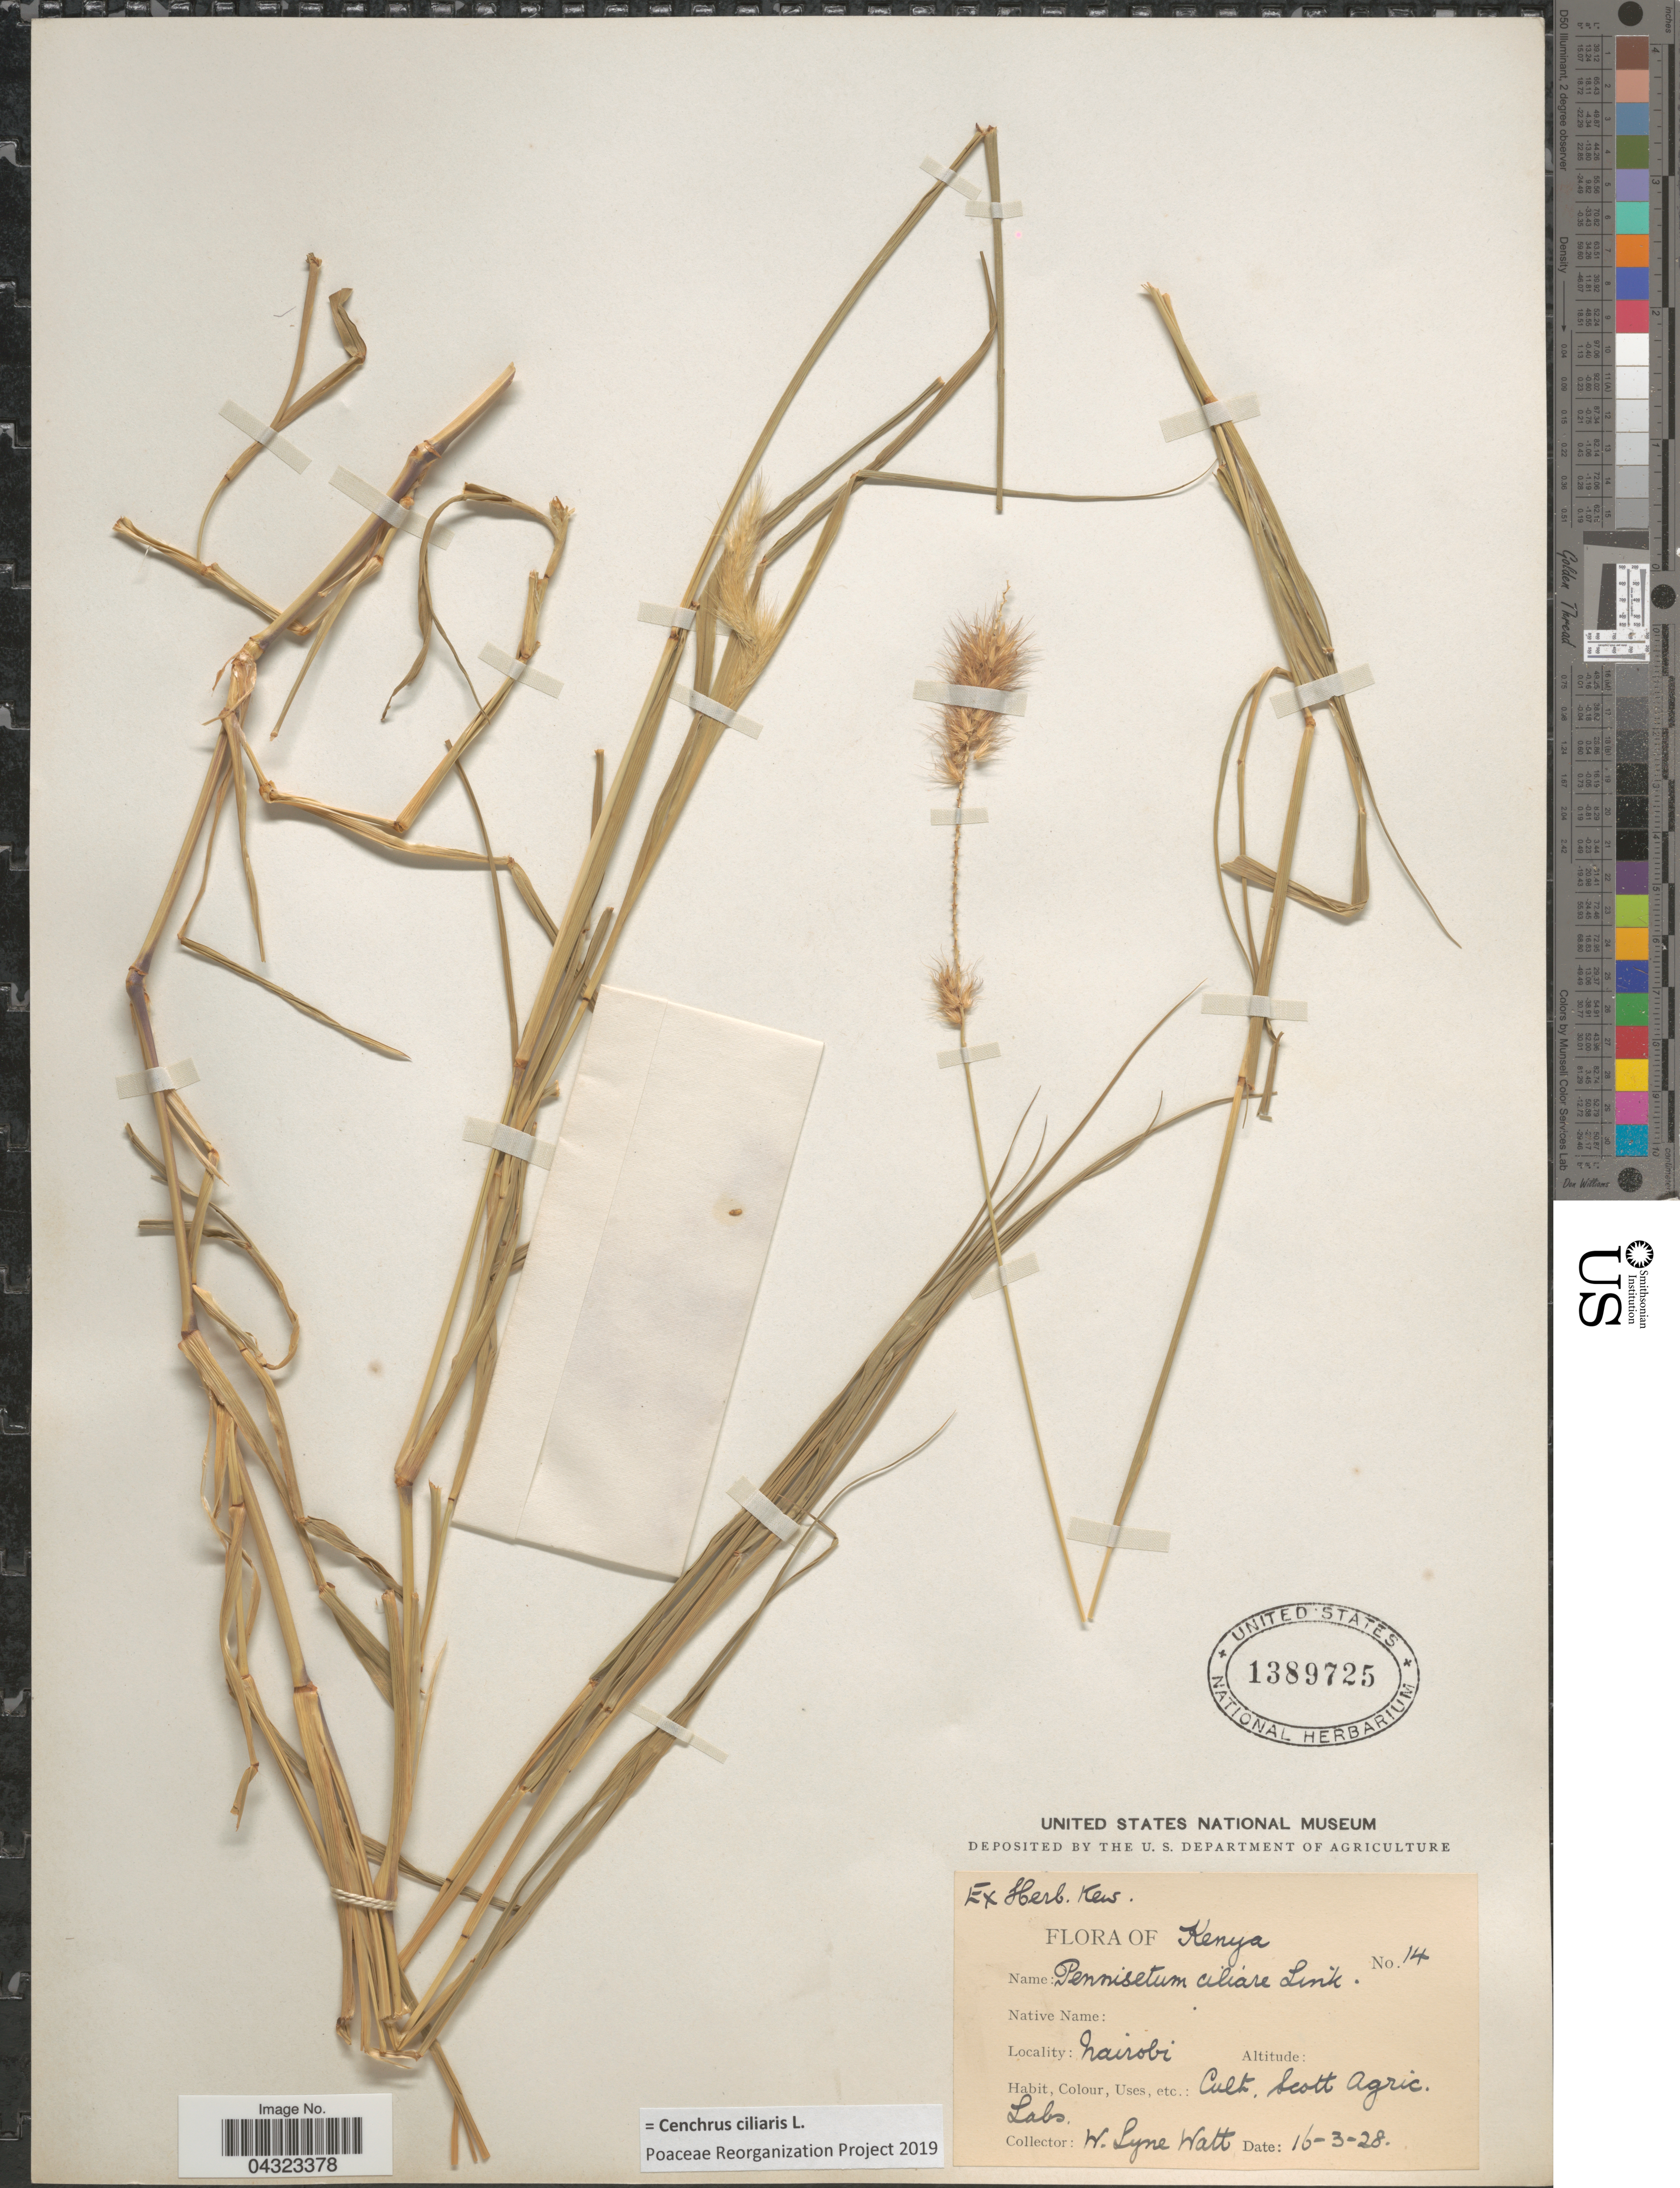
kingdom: Plantae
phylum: Tracheophyta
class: Liliopsida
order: Poales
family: Poaceae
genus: Cenchrus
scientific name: Cenchrus ciliaris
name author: L.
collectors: W. Lyne-Watt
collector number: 14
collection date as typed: Transcribed d/m/y: 16/3/28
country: Kenya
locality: Nairobi. Cult. Scott Agric. Labs.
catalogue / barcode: US 1389725